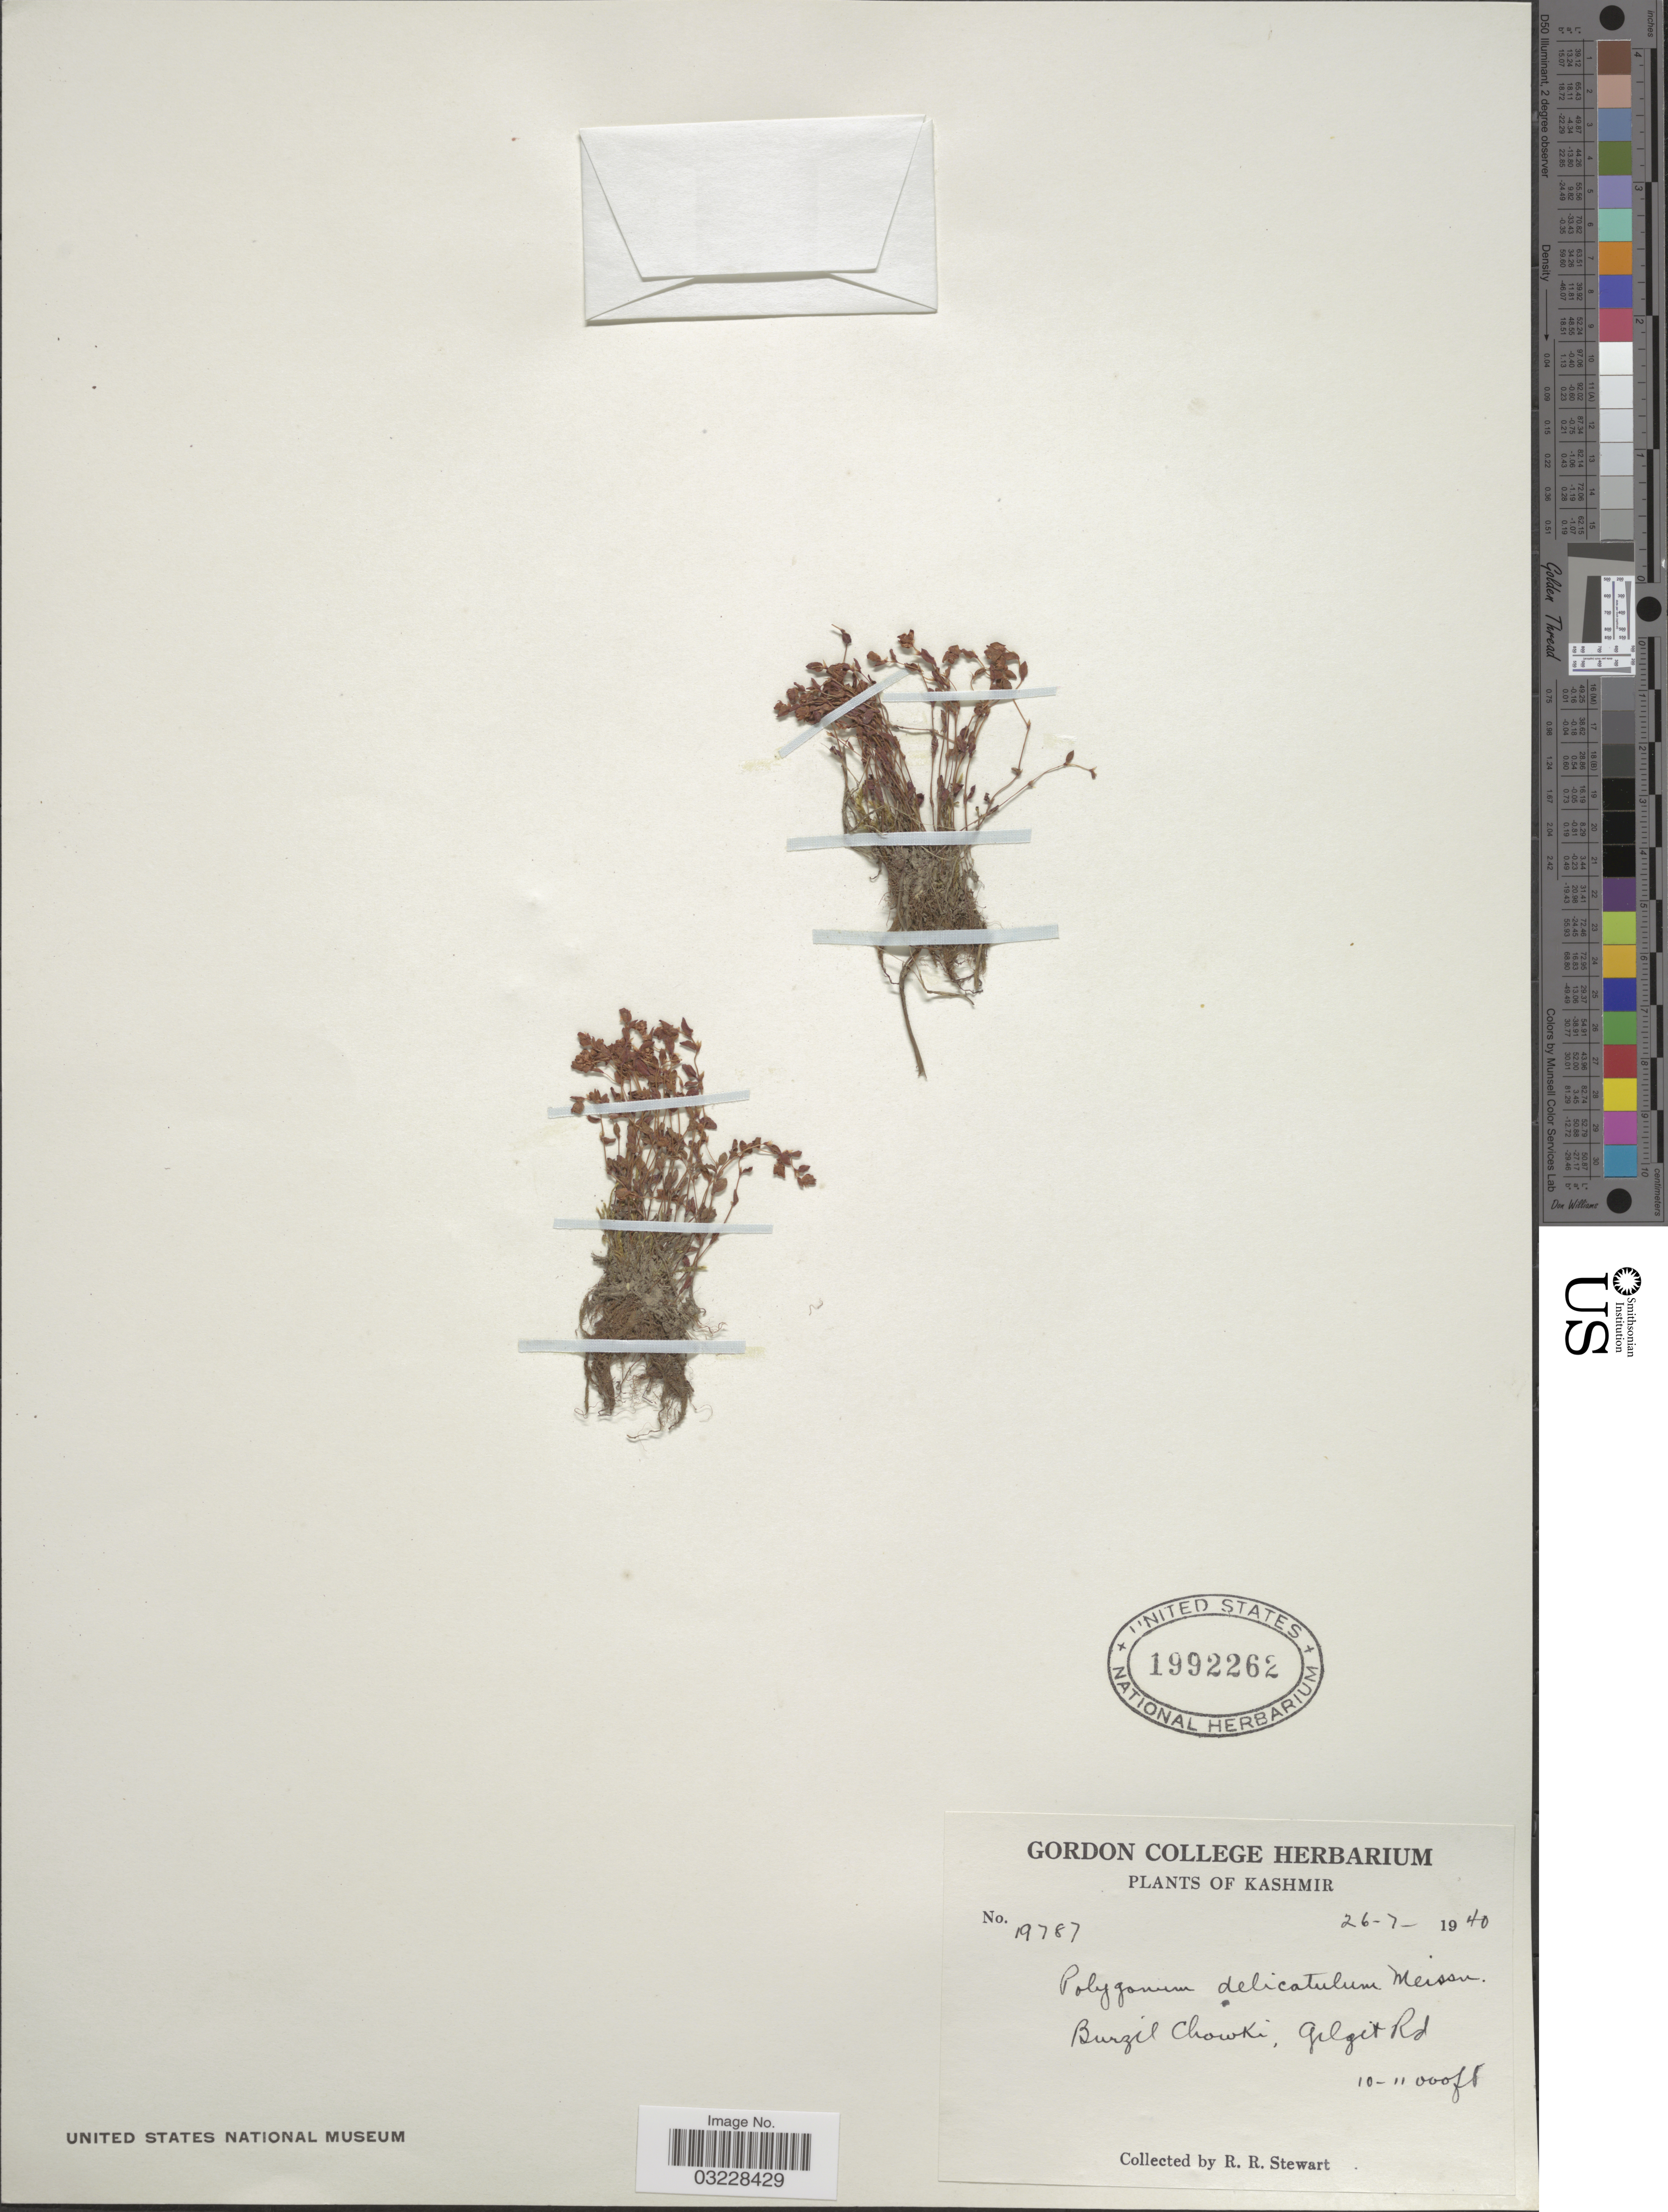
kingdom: Plantae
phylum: Tracheophyta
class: Magnoliopsida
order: Caryophyllales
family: Polygonaceae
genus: Koenigia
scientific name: Koenigia delicatula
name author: (Meisn.) H. Hara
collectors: R. Stewart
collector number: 19787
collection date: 1940-07-26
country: Pakistan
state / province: Gilgit-Baltistan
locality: Burzil Chowki, Gilgit Rd.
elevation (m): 3048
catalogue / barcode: US 1992262